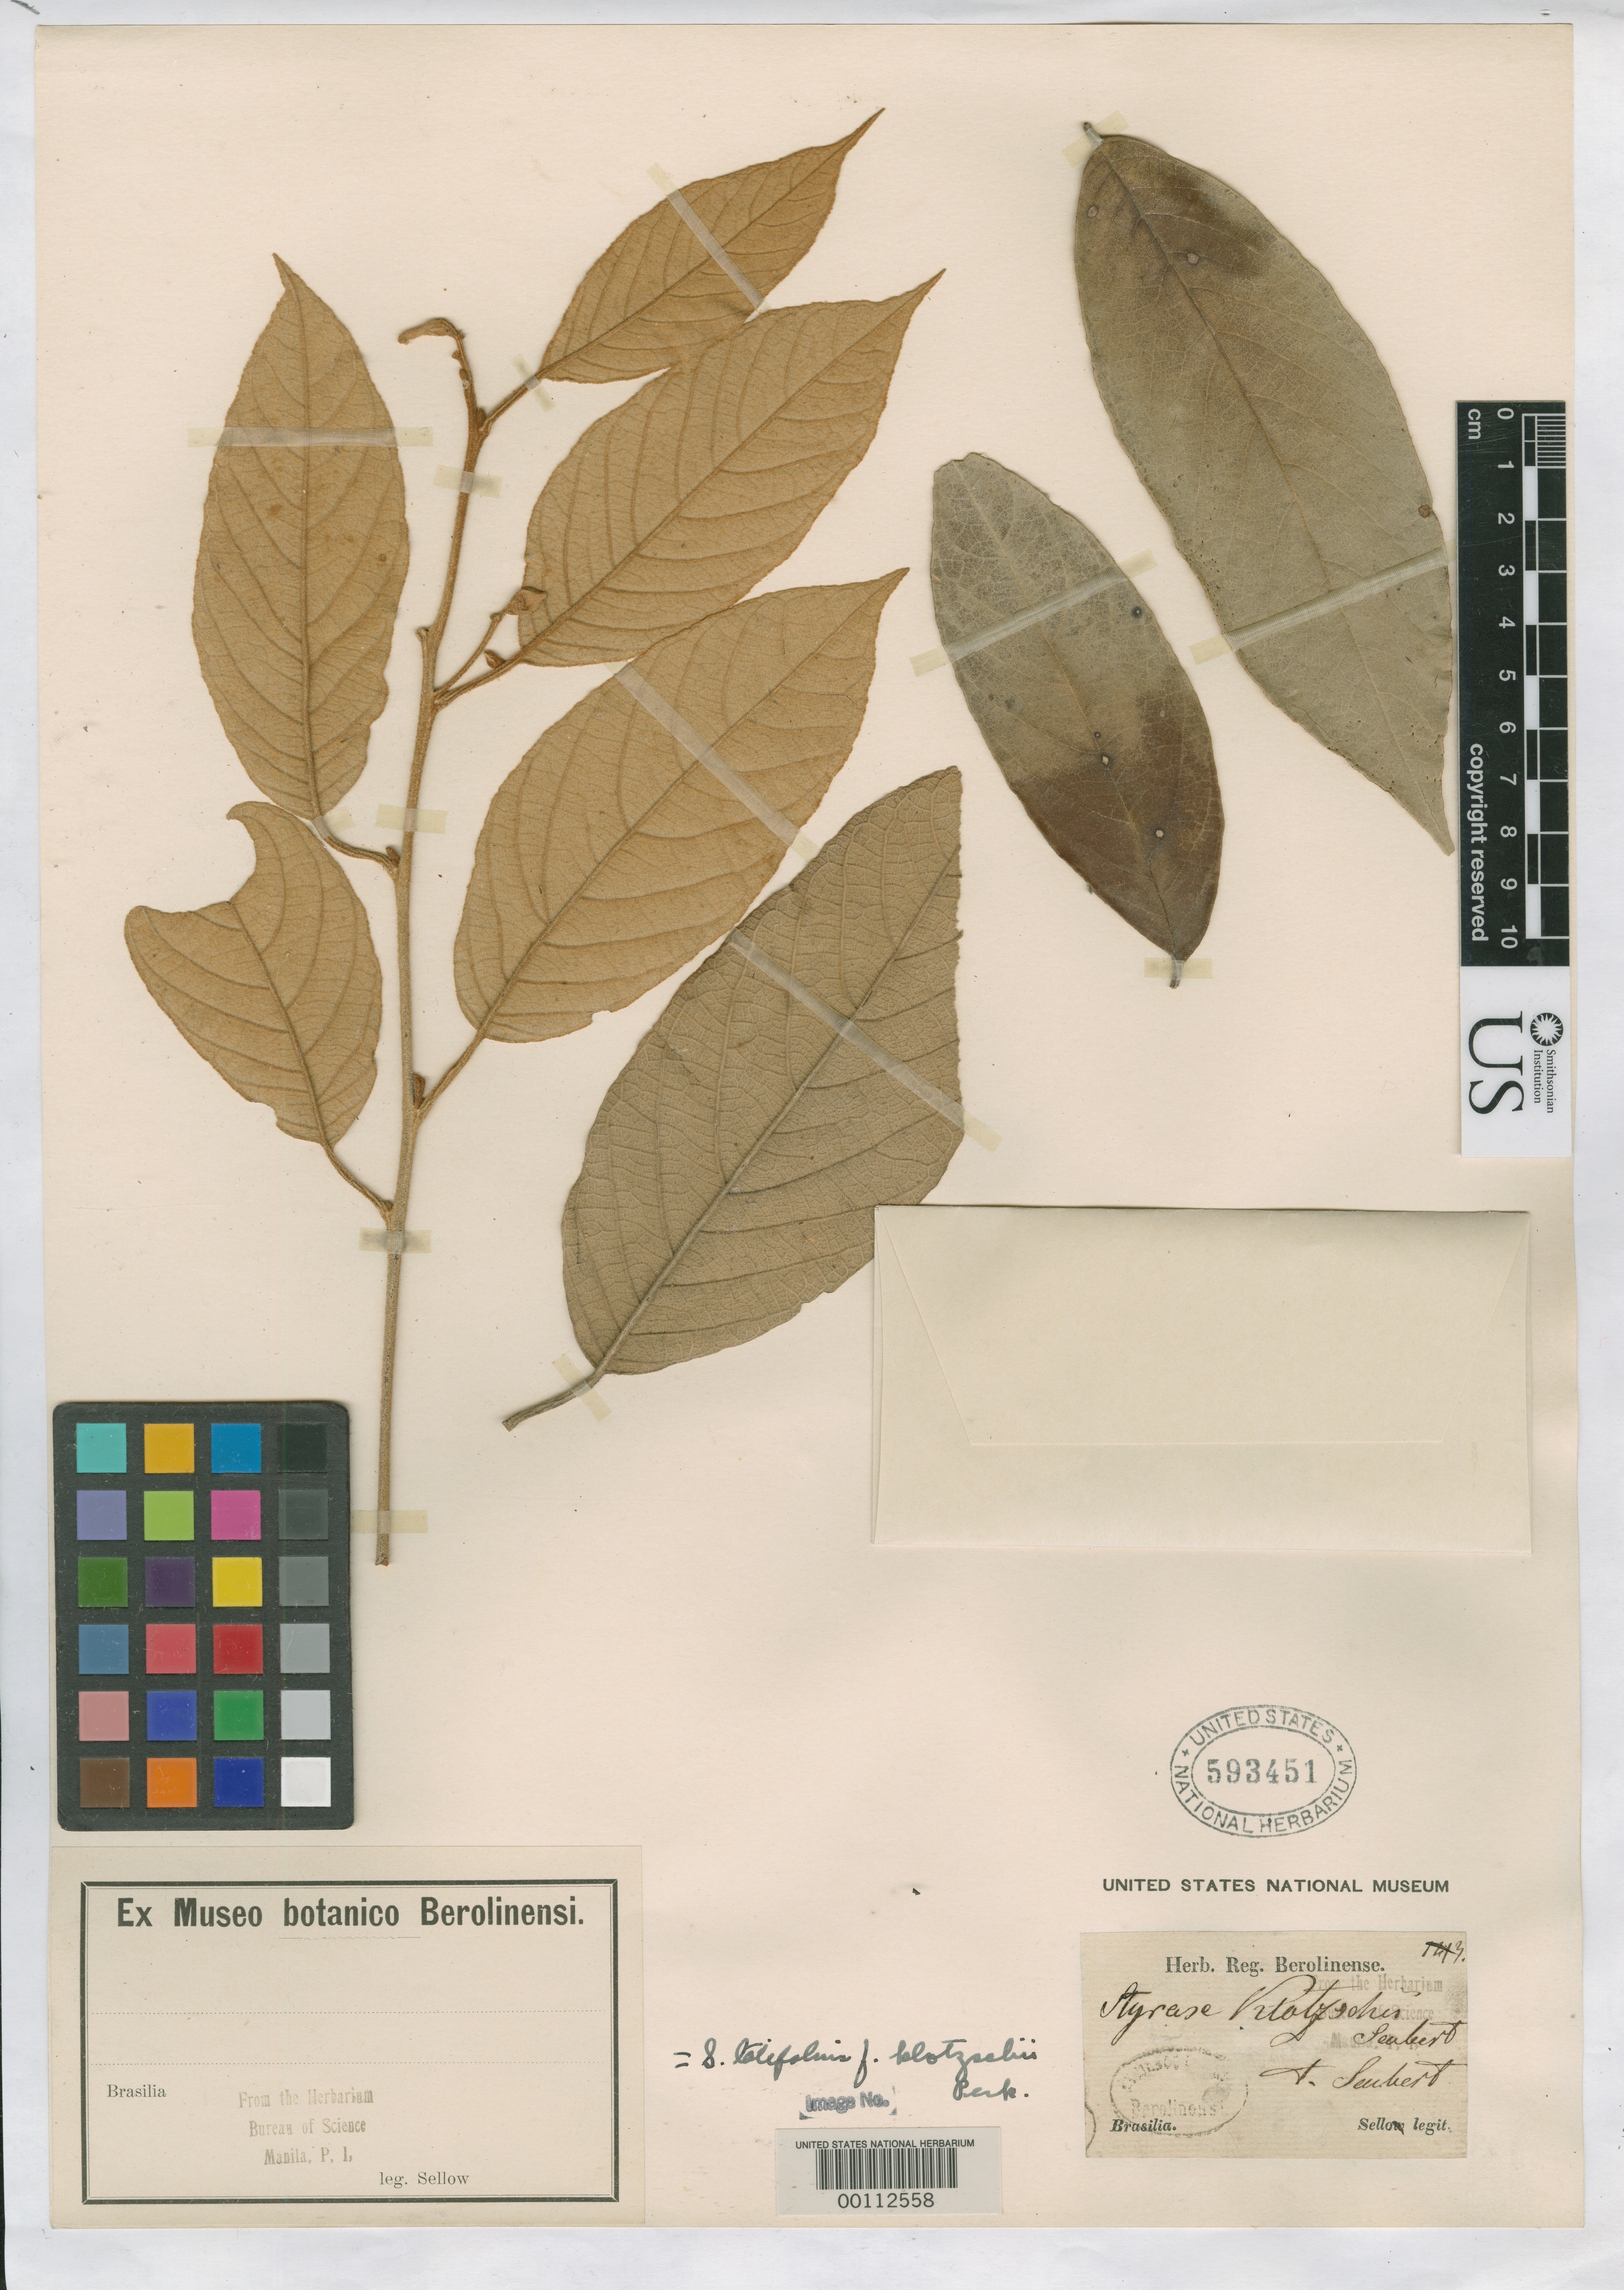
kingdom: Plantae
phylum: Tracheophyta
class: Magnoliopsida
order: Ericales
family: Styracaceae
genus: Styrax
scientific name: Styrax klotzschii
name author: Seub. in Mart.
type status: Type Collection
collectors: F. Sellow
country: Brazil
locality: Austro-Orientali.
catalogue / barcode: US 593451